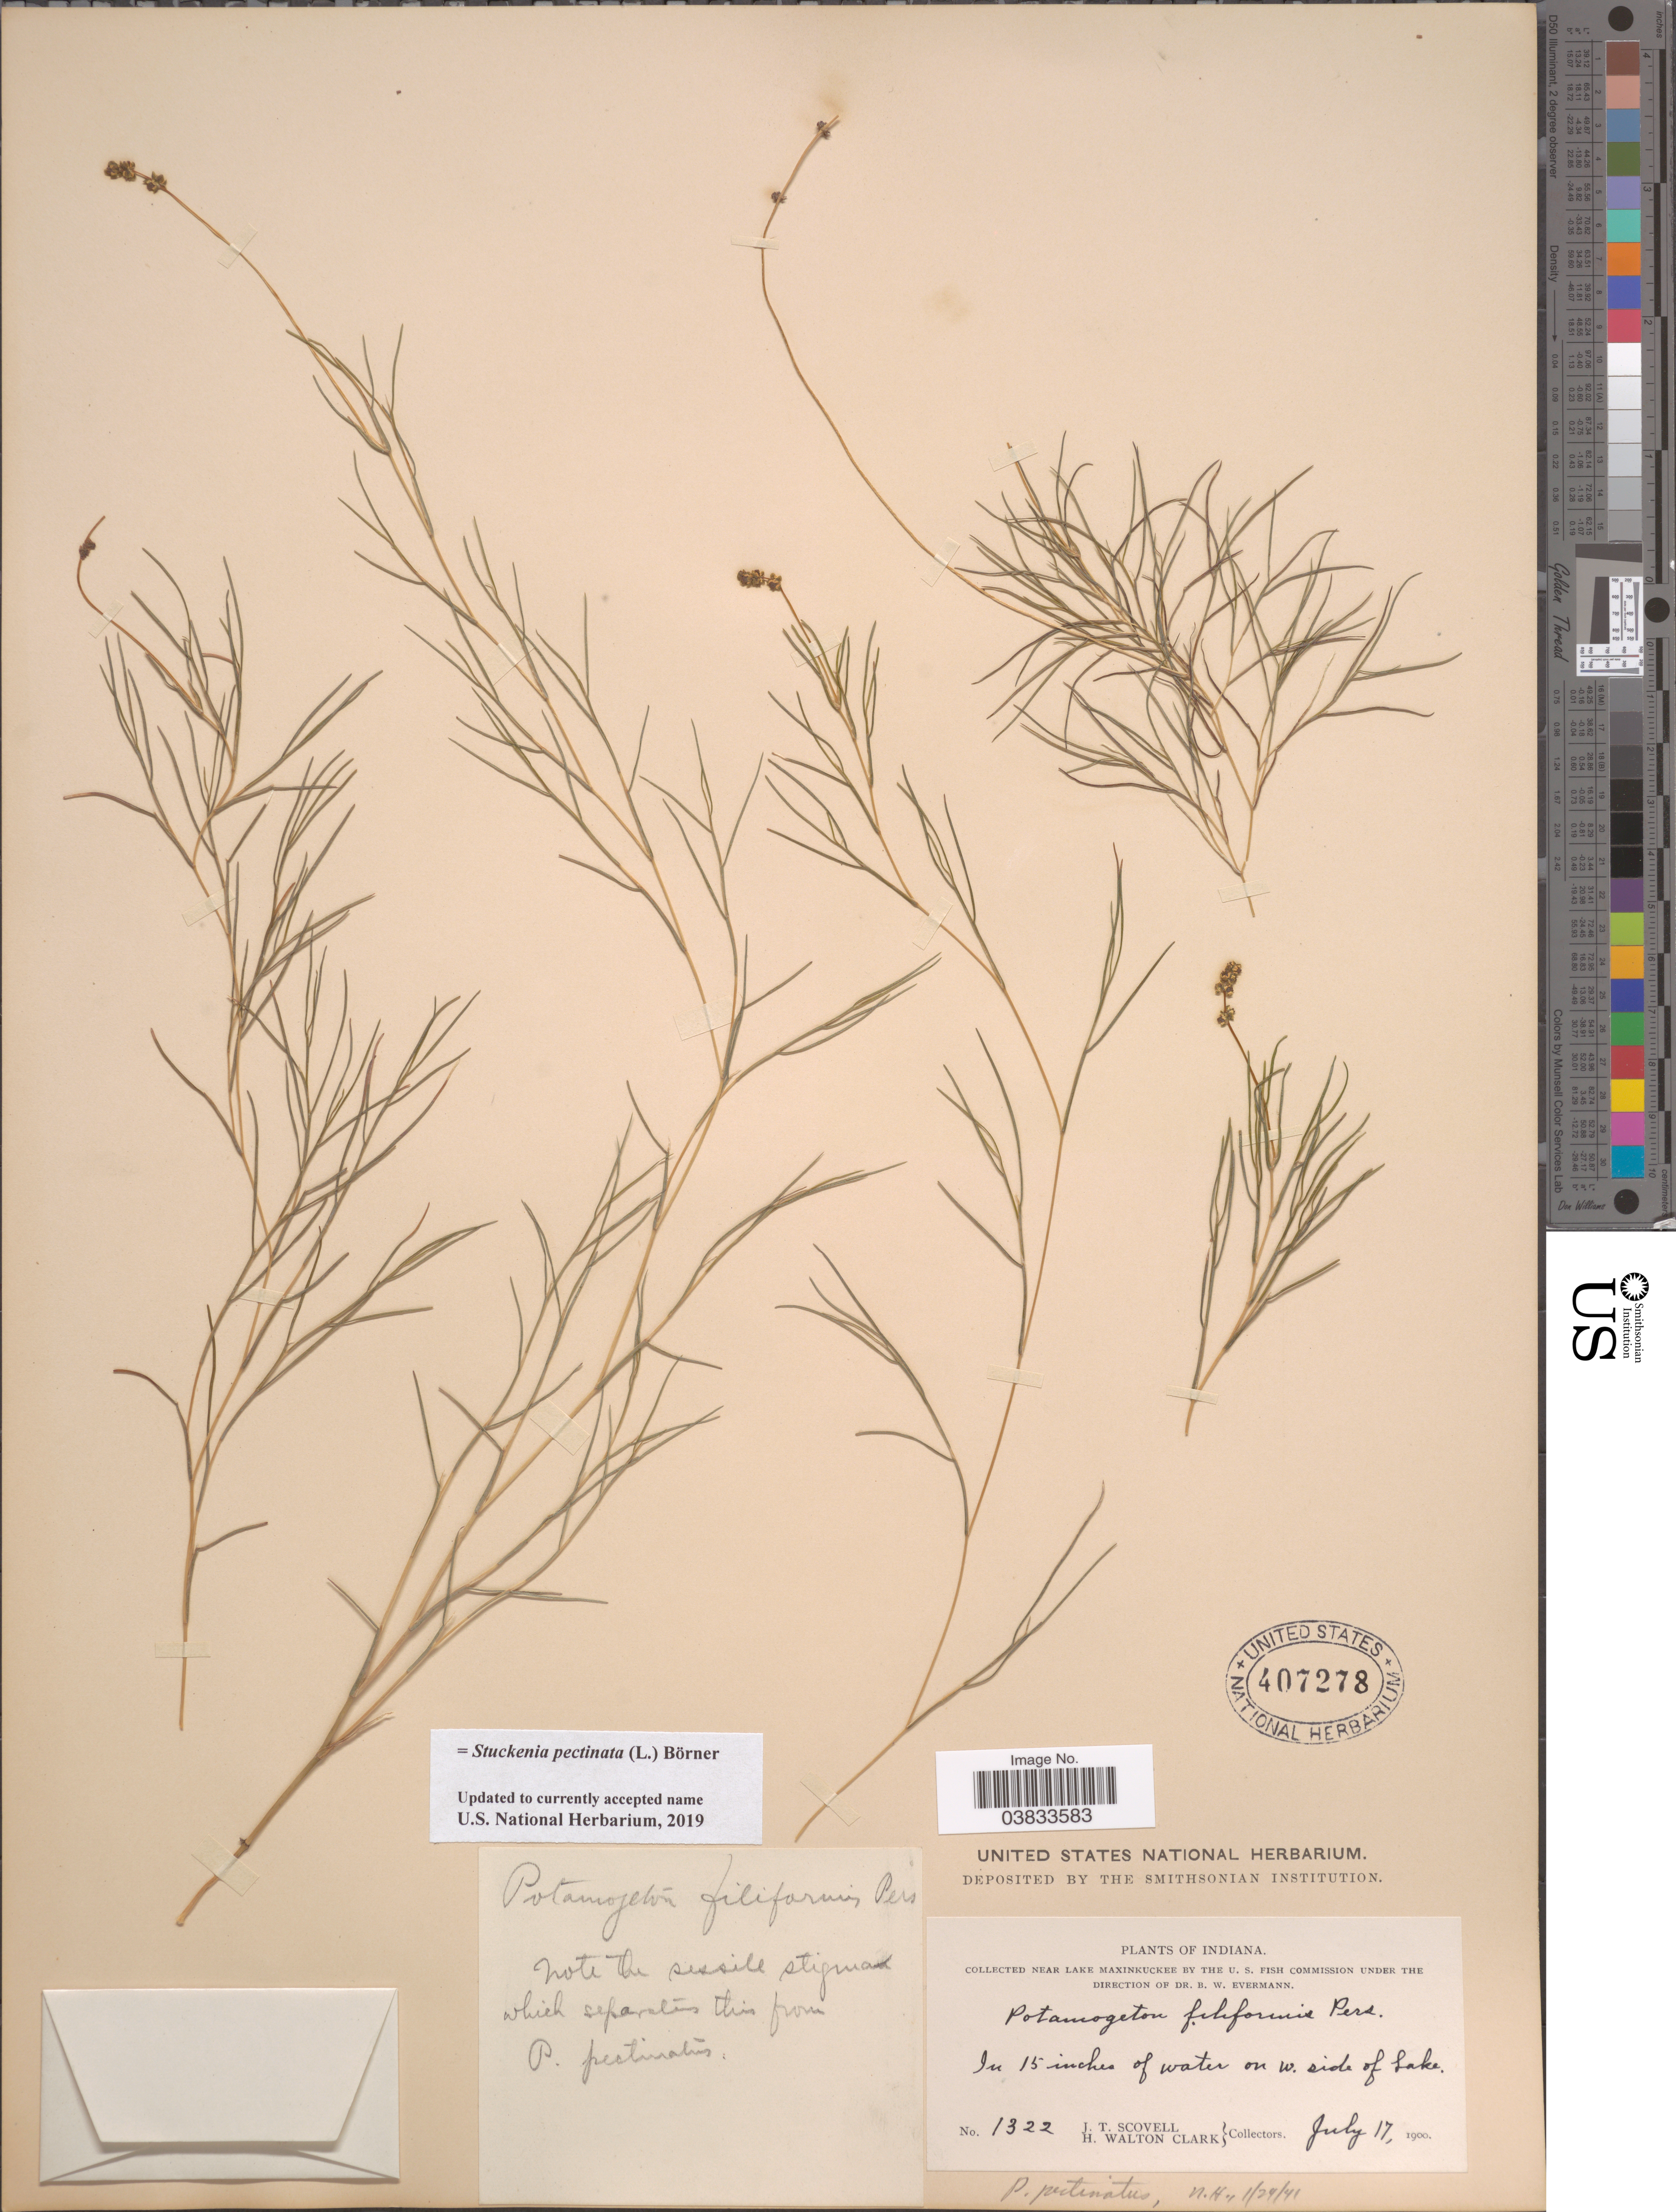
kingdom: Plantae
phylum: Tracheophyta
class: Liliopsida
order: Alismatales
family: Potamogetonaceae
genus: Stuckenia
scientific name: Stuckenia pectinata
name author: (L.) Börner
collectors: J. T. Scovell & H. W. Clark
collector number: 1322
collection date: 1900-07-17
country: United States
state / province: Indiana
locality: Near Lake Maxinkuckee. On w. side of Lake.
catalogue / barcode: US 407278